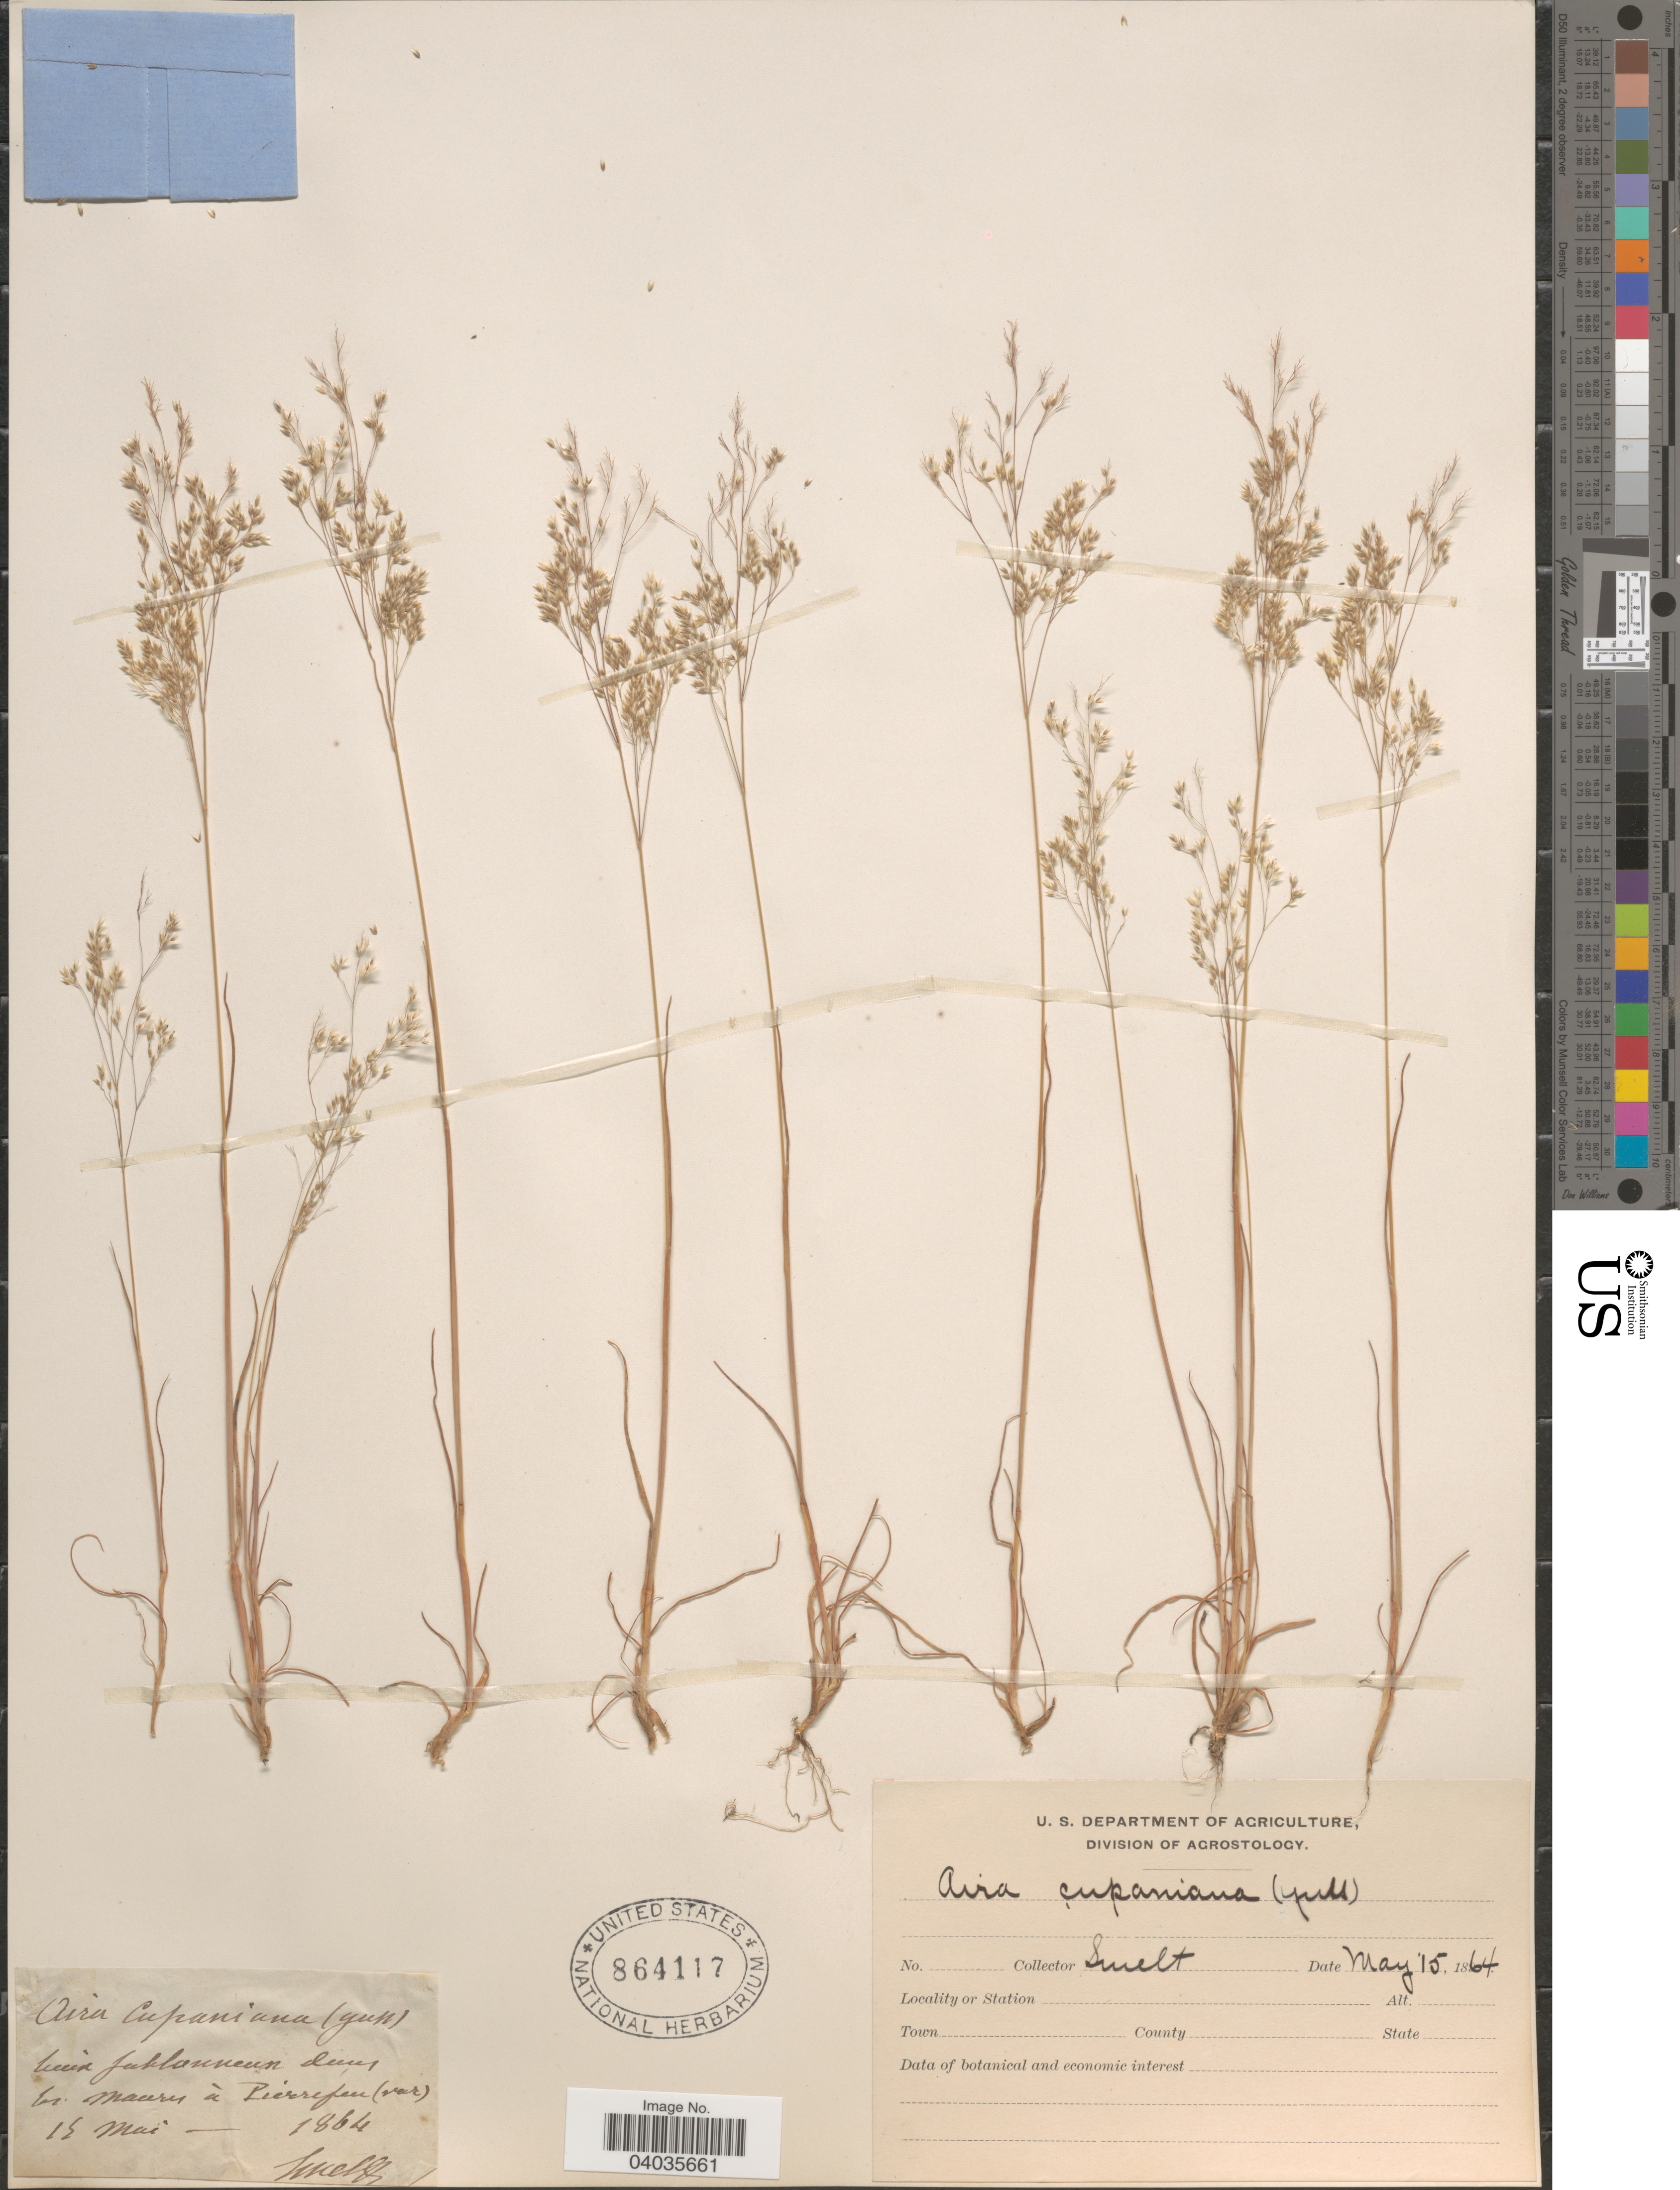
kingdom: Plantae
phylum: Tracheophyta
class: Liliopsida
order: Poales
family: Poaceae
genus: Aira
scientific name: Aira cupaniana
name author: Gussone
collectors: Smelt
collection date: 1864-05-15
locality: [illegible text].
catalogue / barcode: US 864117